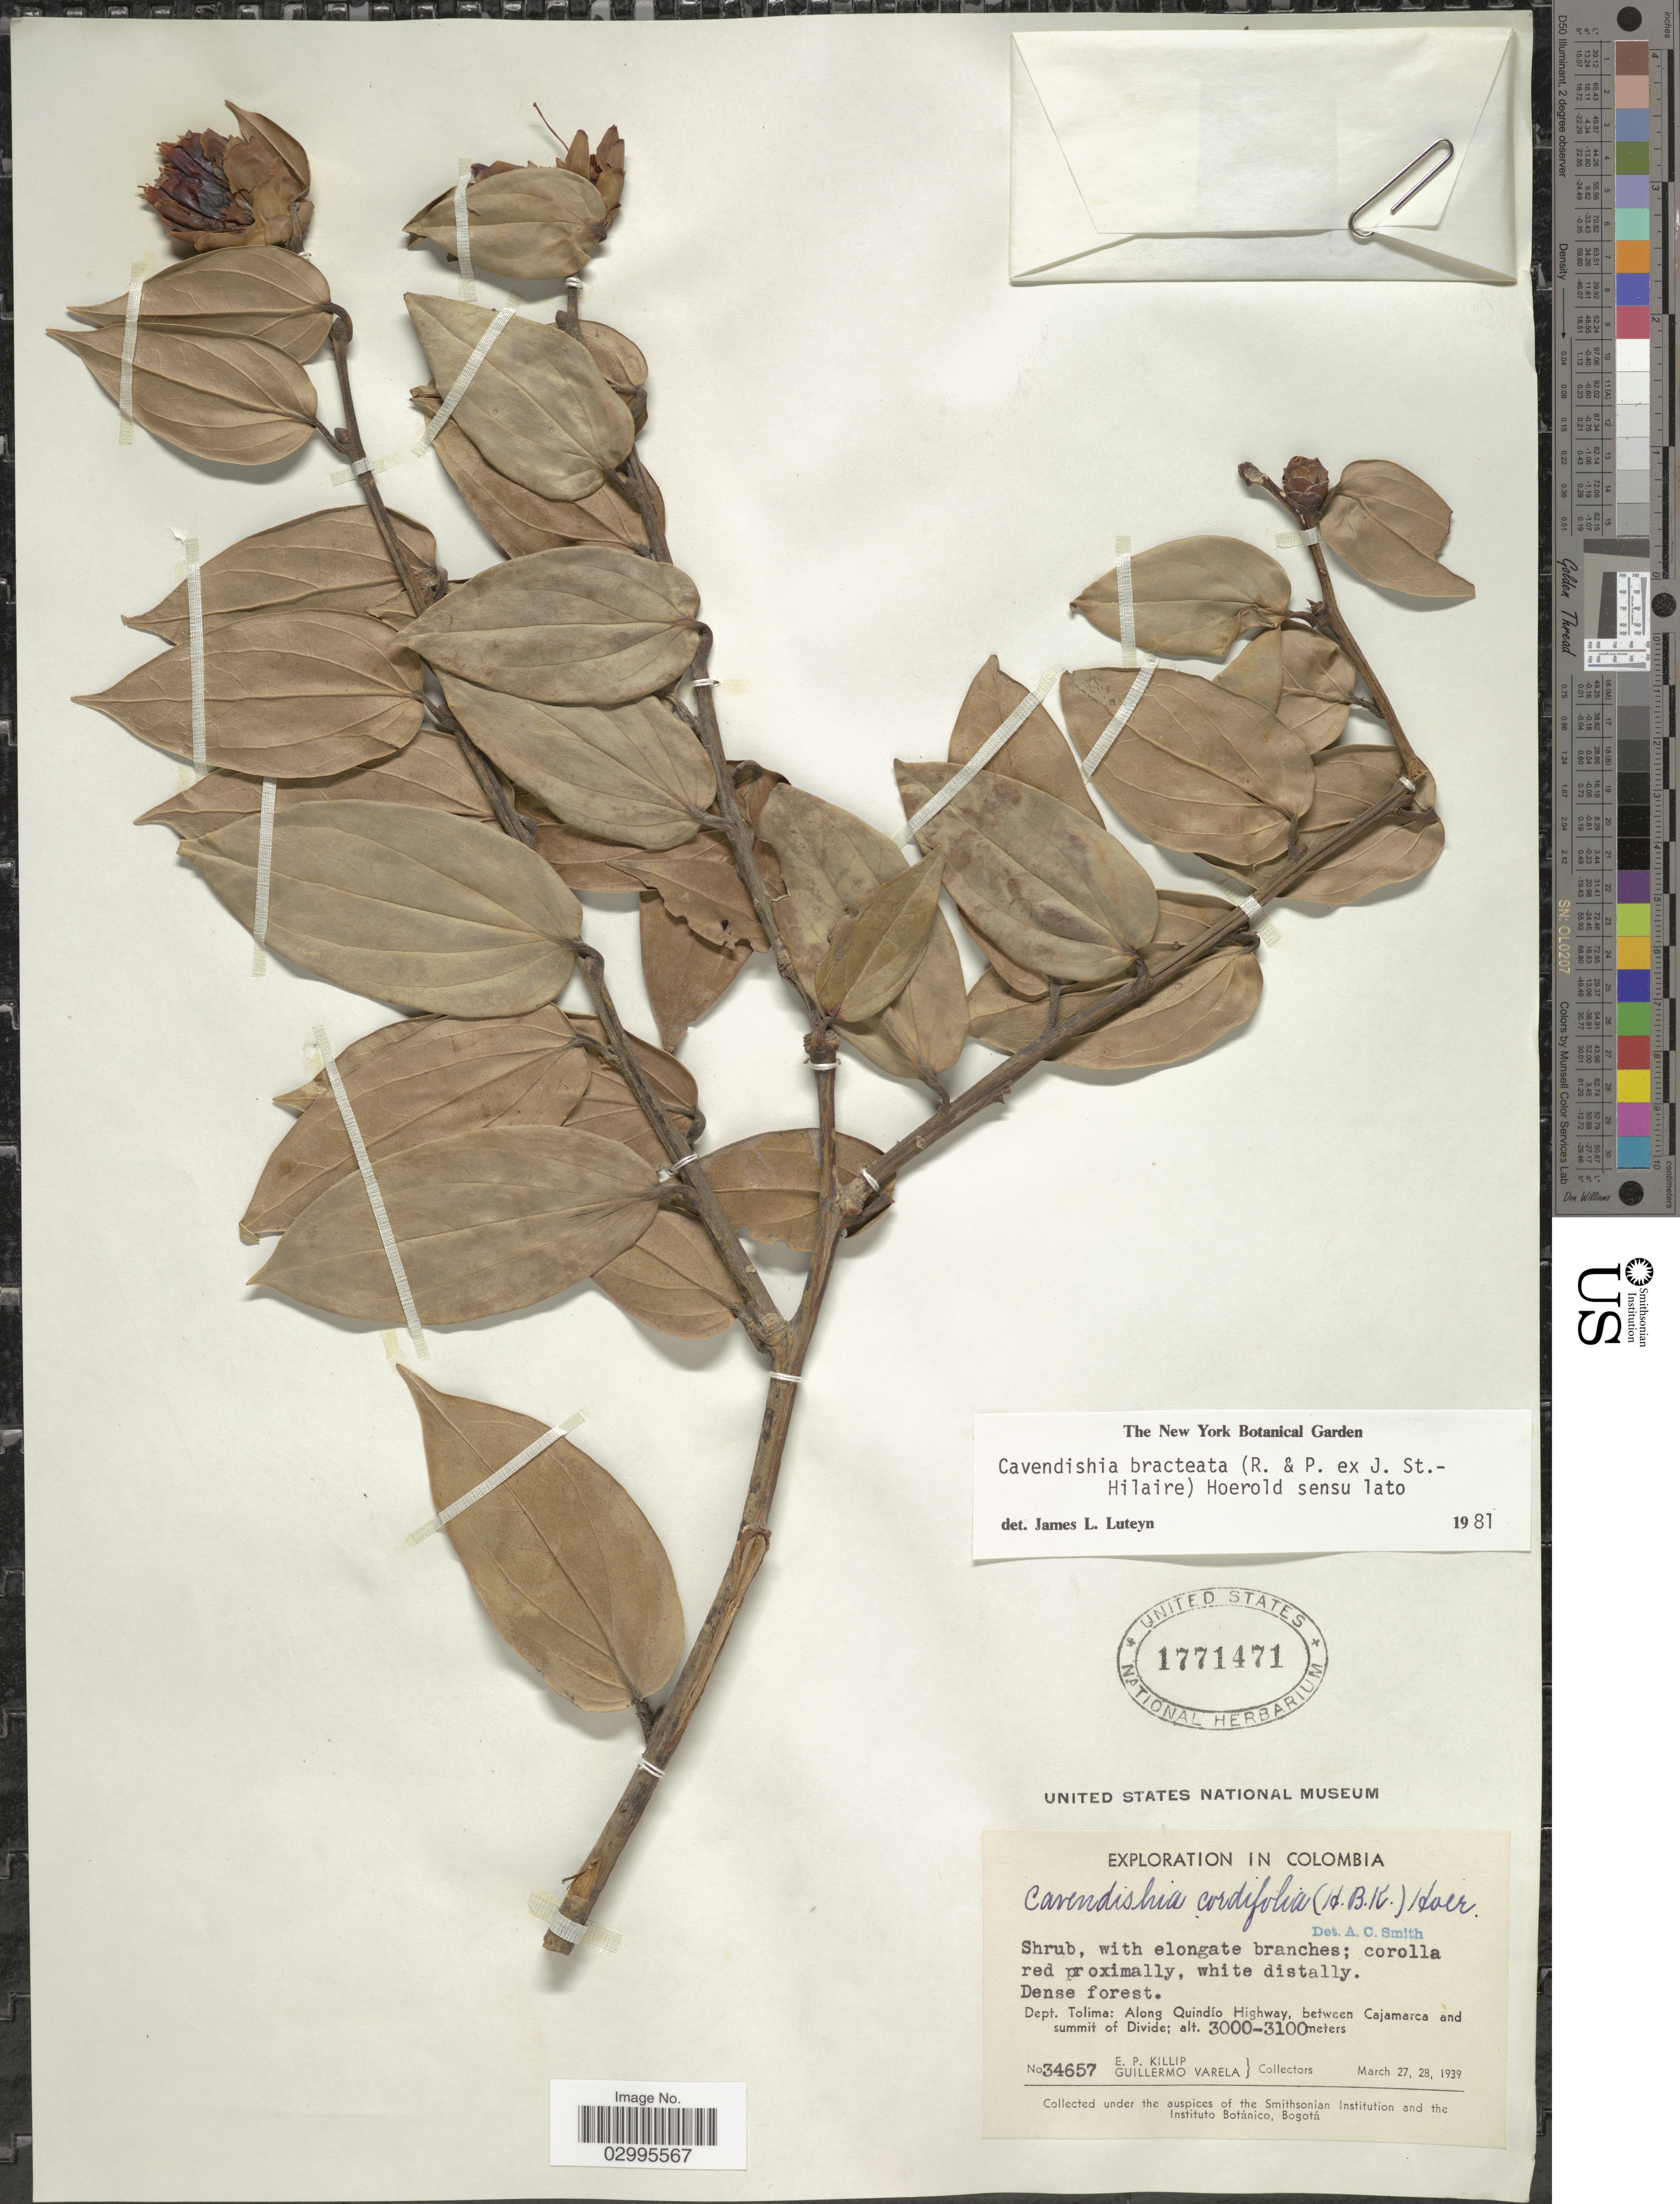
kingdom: Plantae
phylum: Tracheophyta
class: Magnoliopsida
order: Ericales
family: Ericaceae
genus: Cavendishia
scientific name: Cavendishia bracteata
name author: (Ruiz & Pav. ex J. St.-Hil.) Hoerold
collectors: E. P. Killip & G. Varela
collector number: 34657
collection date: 1939-03-27/1939-03-28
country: Colombia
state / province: Tolima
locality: Dept. Tolima: Along Quindío Highway, between Cajamarca and summit of Divide.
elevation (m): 3000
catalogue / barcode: US 1771471